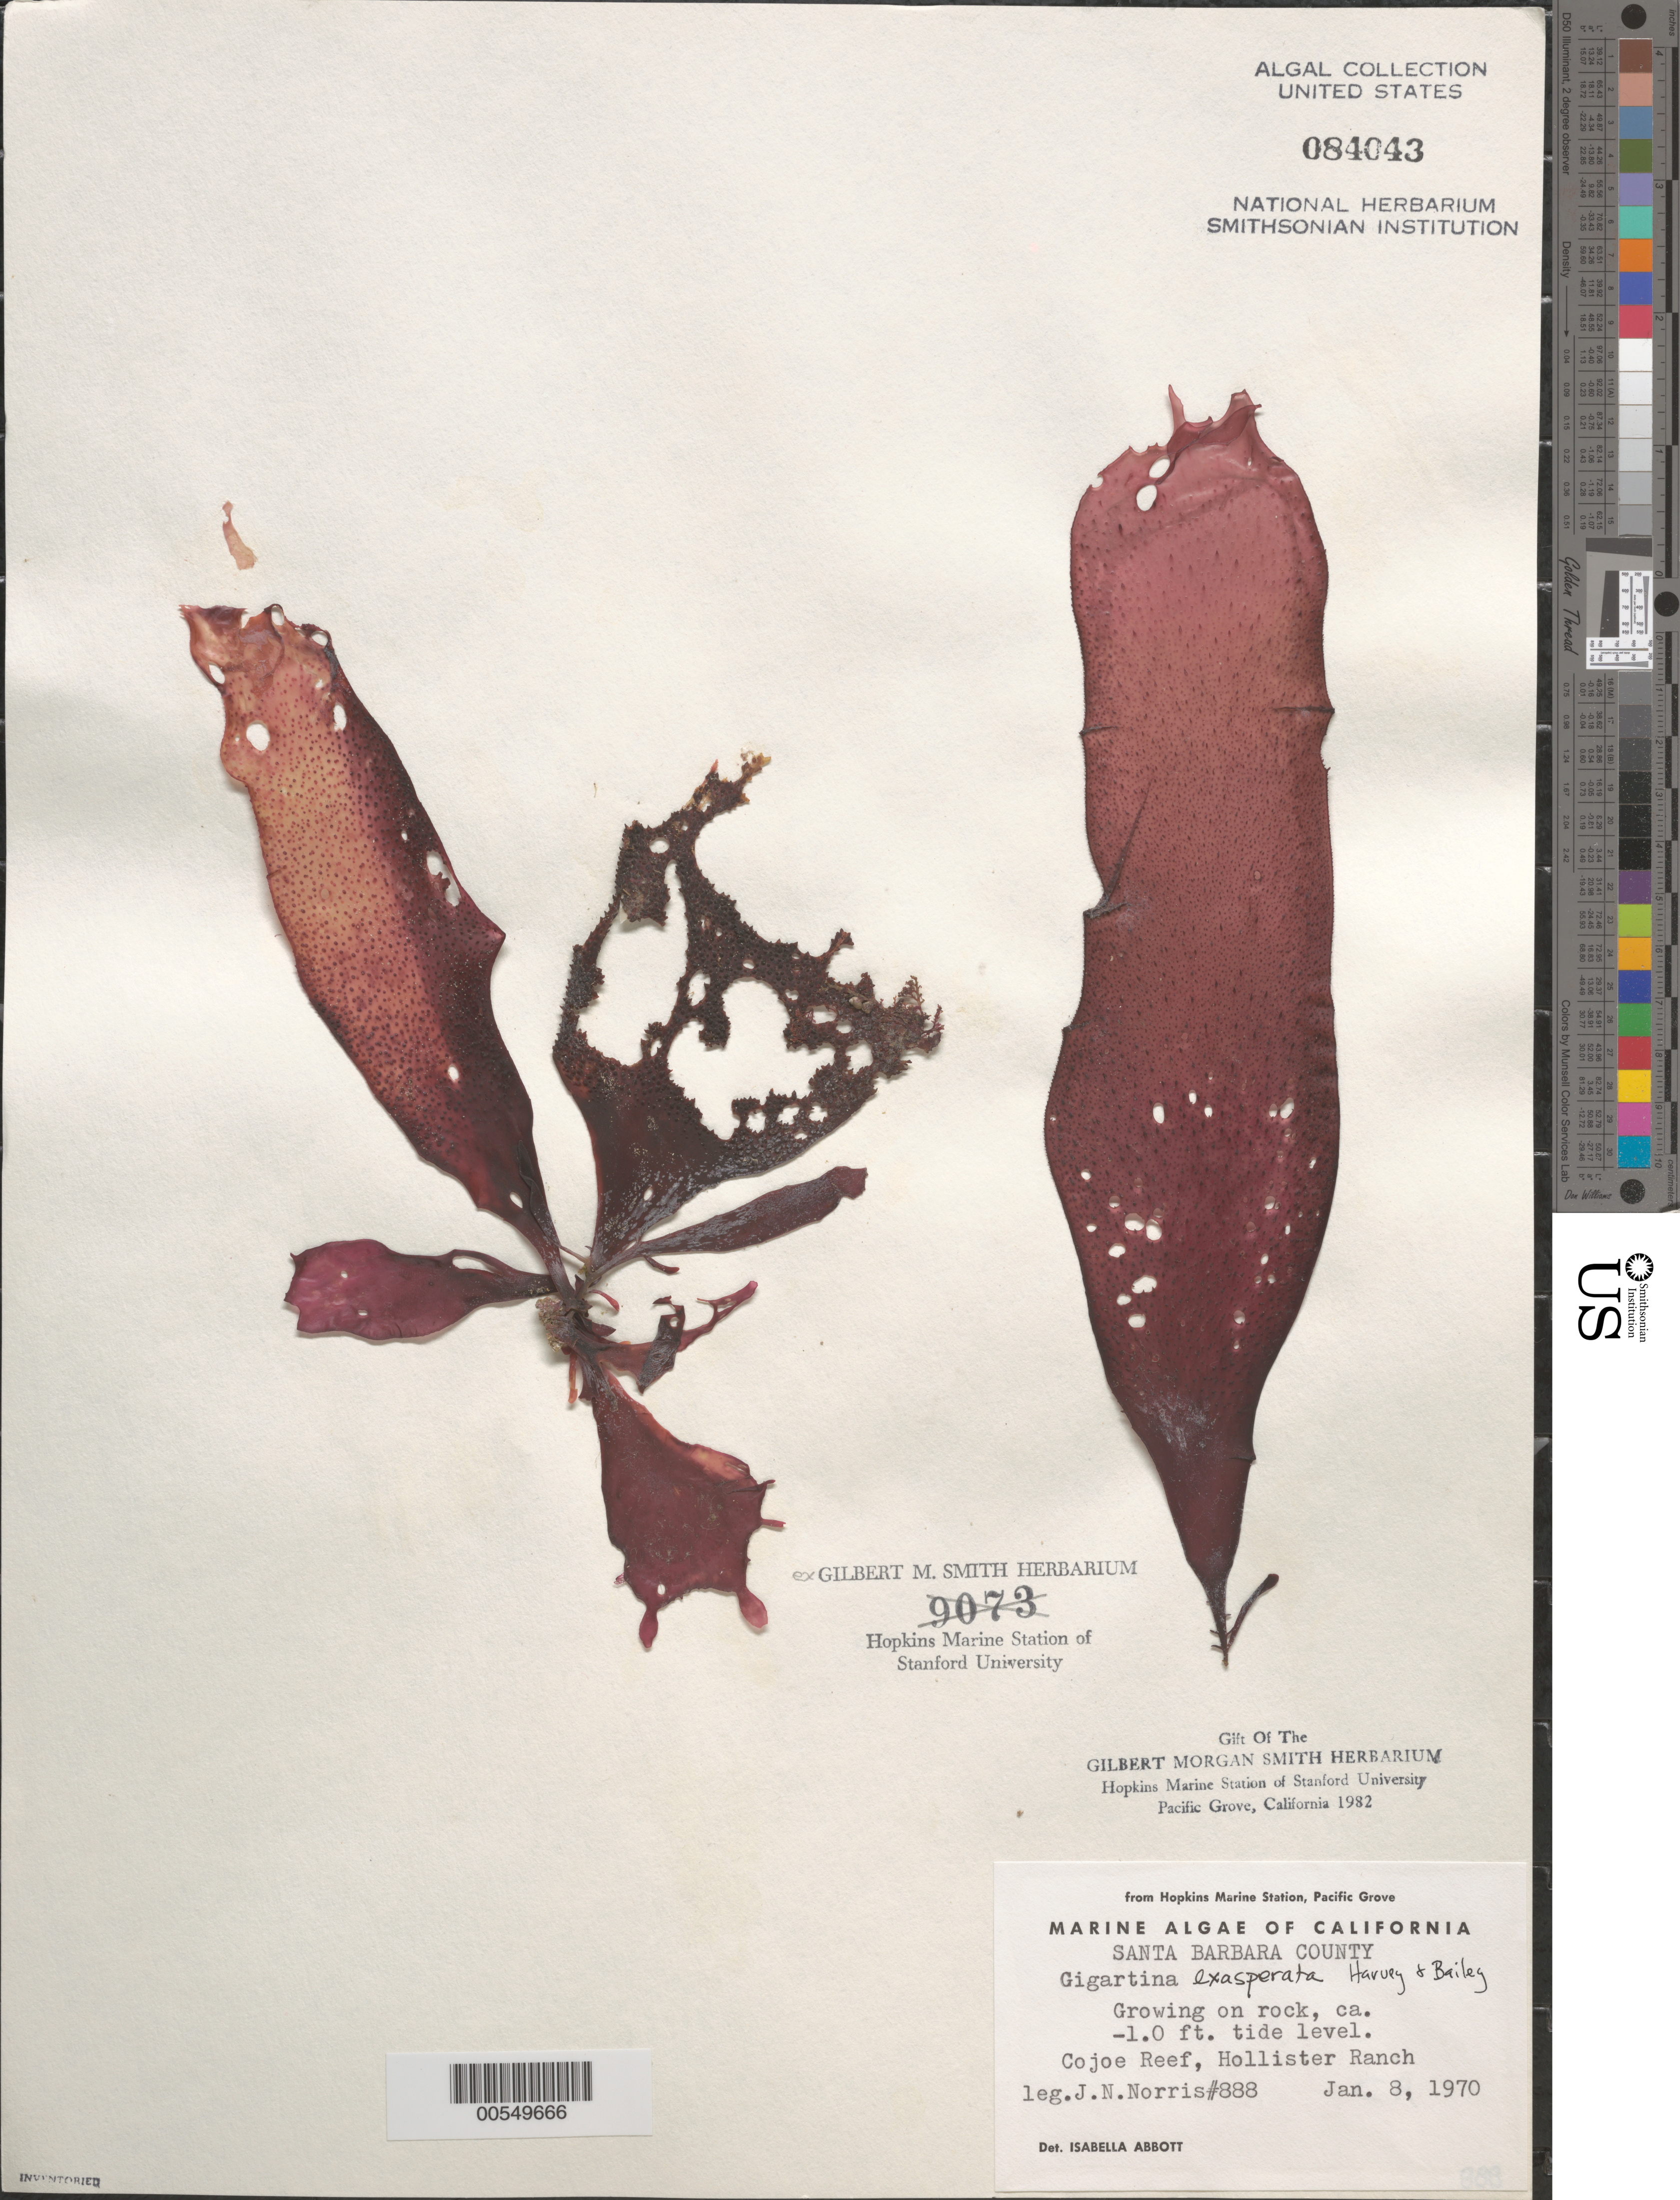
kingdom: Plantae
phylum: Rhodophyta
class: Florideophyceae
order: Gigartinales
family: Gigartinaceae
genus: Chondracanthus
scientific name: Chondracanthus exasperatus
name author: (Harv. & J. Bailey) J.R. Hughey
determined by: Algae name updating Project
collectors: J. N. Norris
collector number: JN-888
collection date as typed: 08 Jan 1970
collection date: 1970-01-08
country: United States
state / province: California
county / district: Santa Barbara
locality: Cojo Reef, Hollister Ranch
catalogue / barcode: US 84043